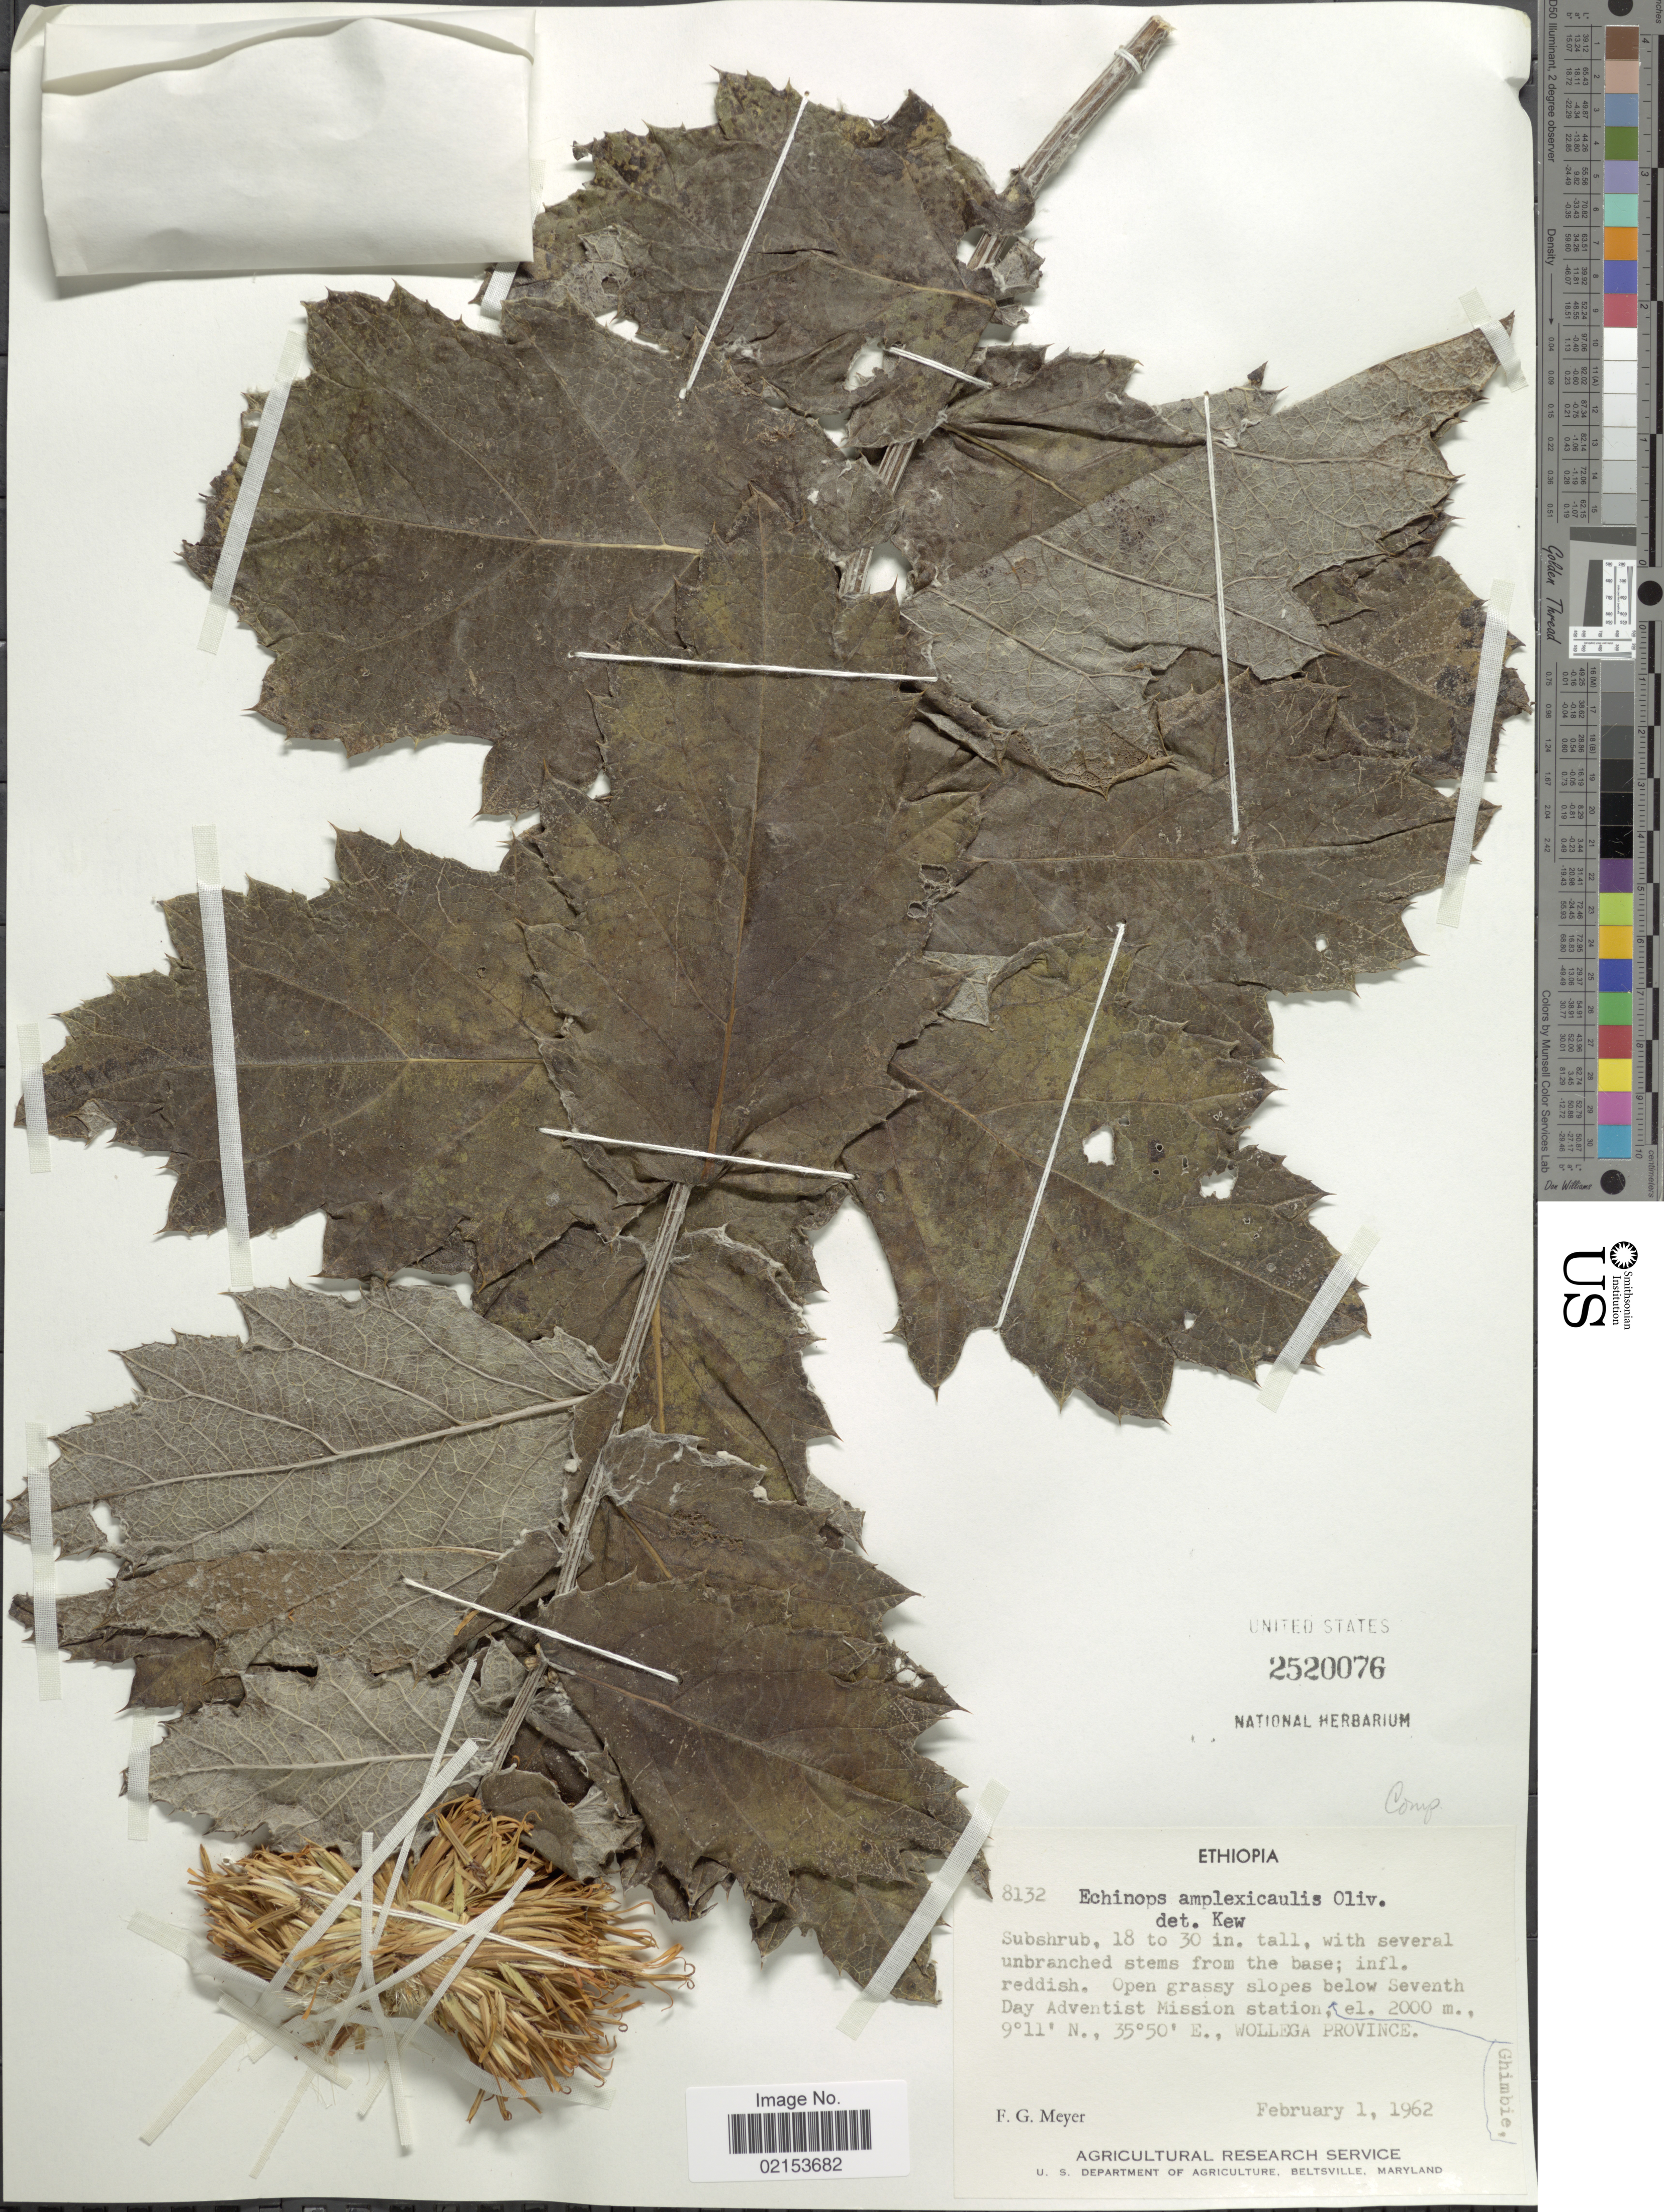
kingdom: Plantae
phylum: Tracheophyta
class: Magnoliopsida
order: Asterales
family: Asteraceae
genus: Echinops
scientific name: Echinops amplexicaulis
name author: Oliv.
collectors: F. G. Meyer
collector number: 8132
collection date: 1962-02-01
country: Ethiopia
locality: Below Seventh Day Adventist Mission station, Wollega province, Ghimbie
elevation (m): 2000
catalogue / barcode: US 2520076